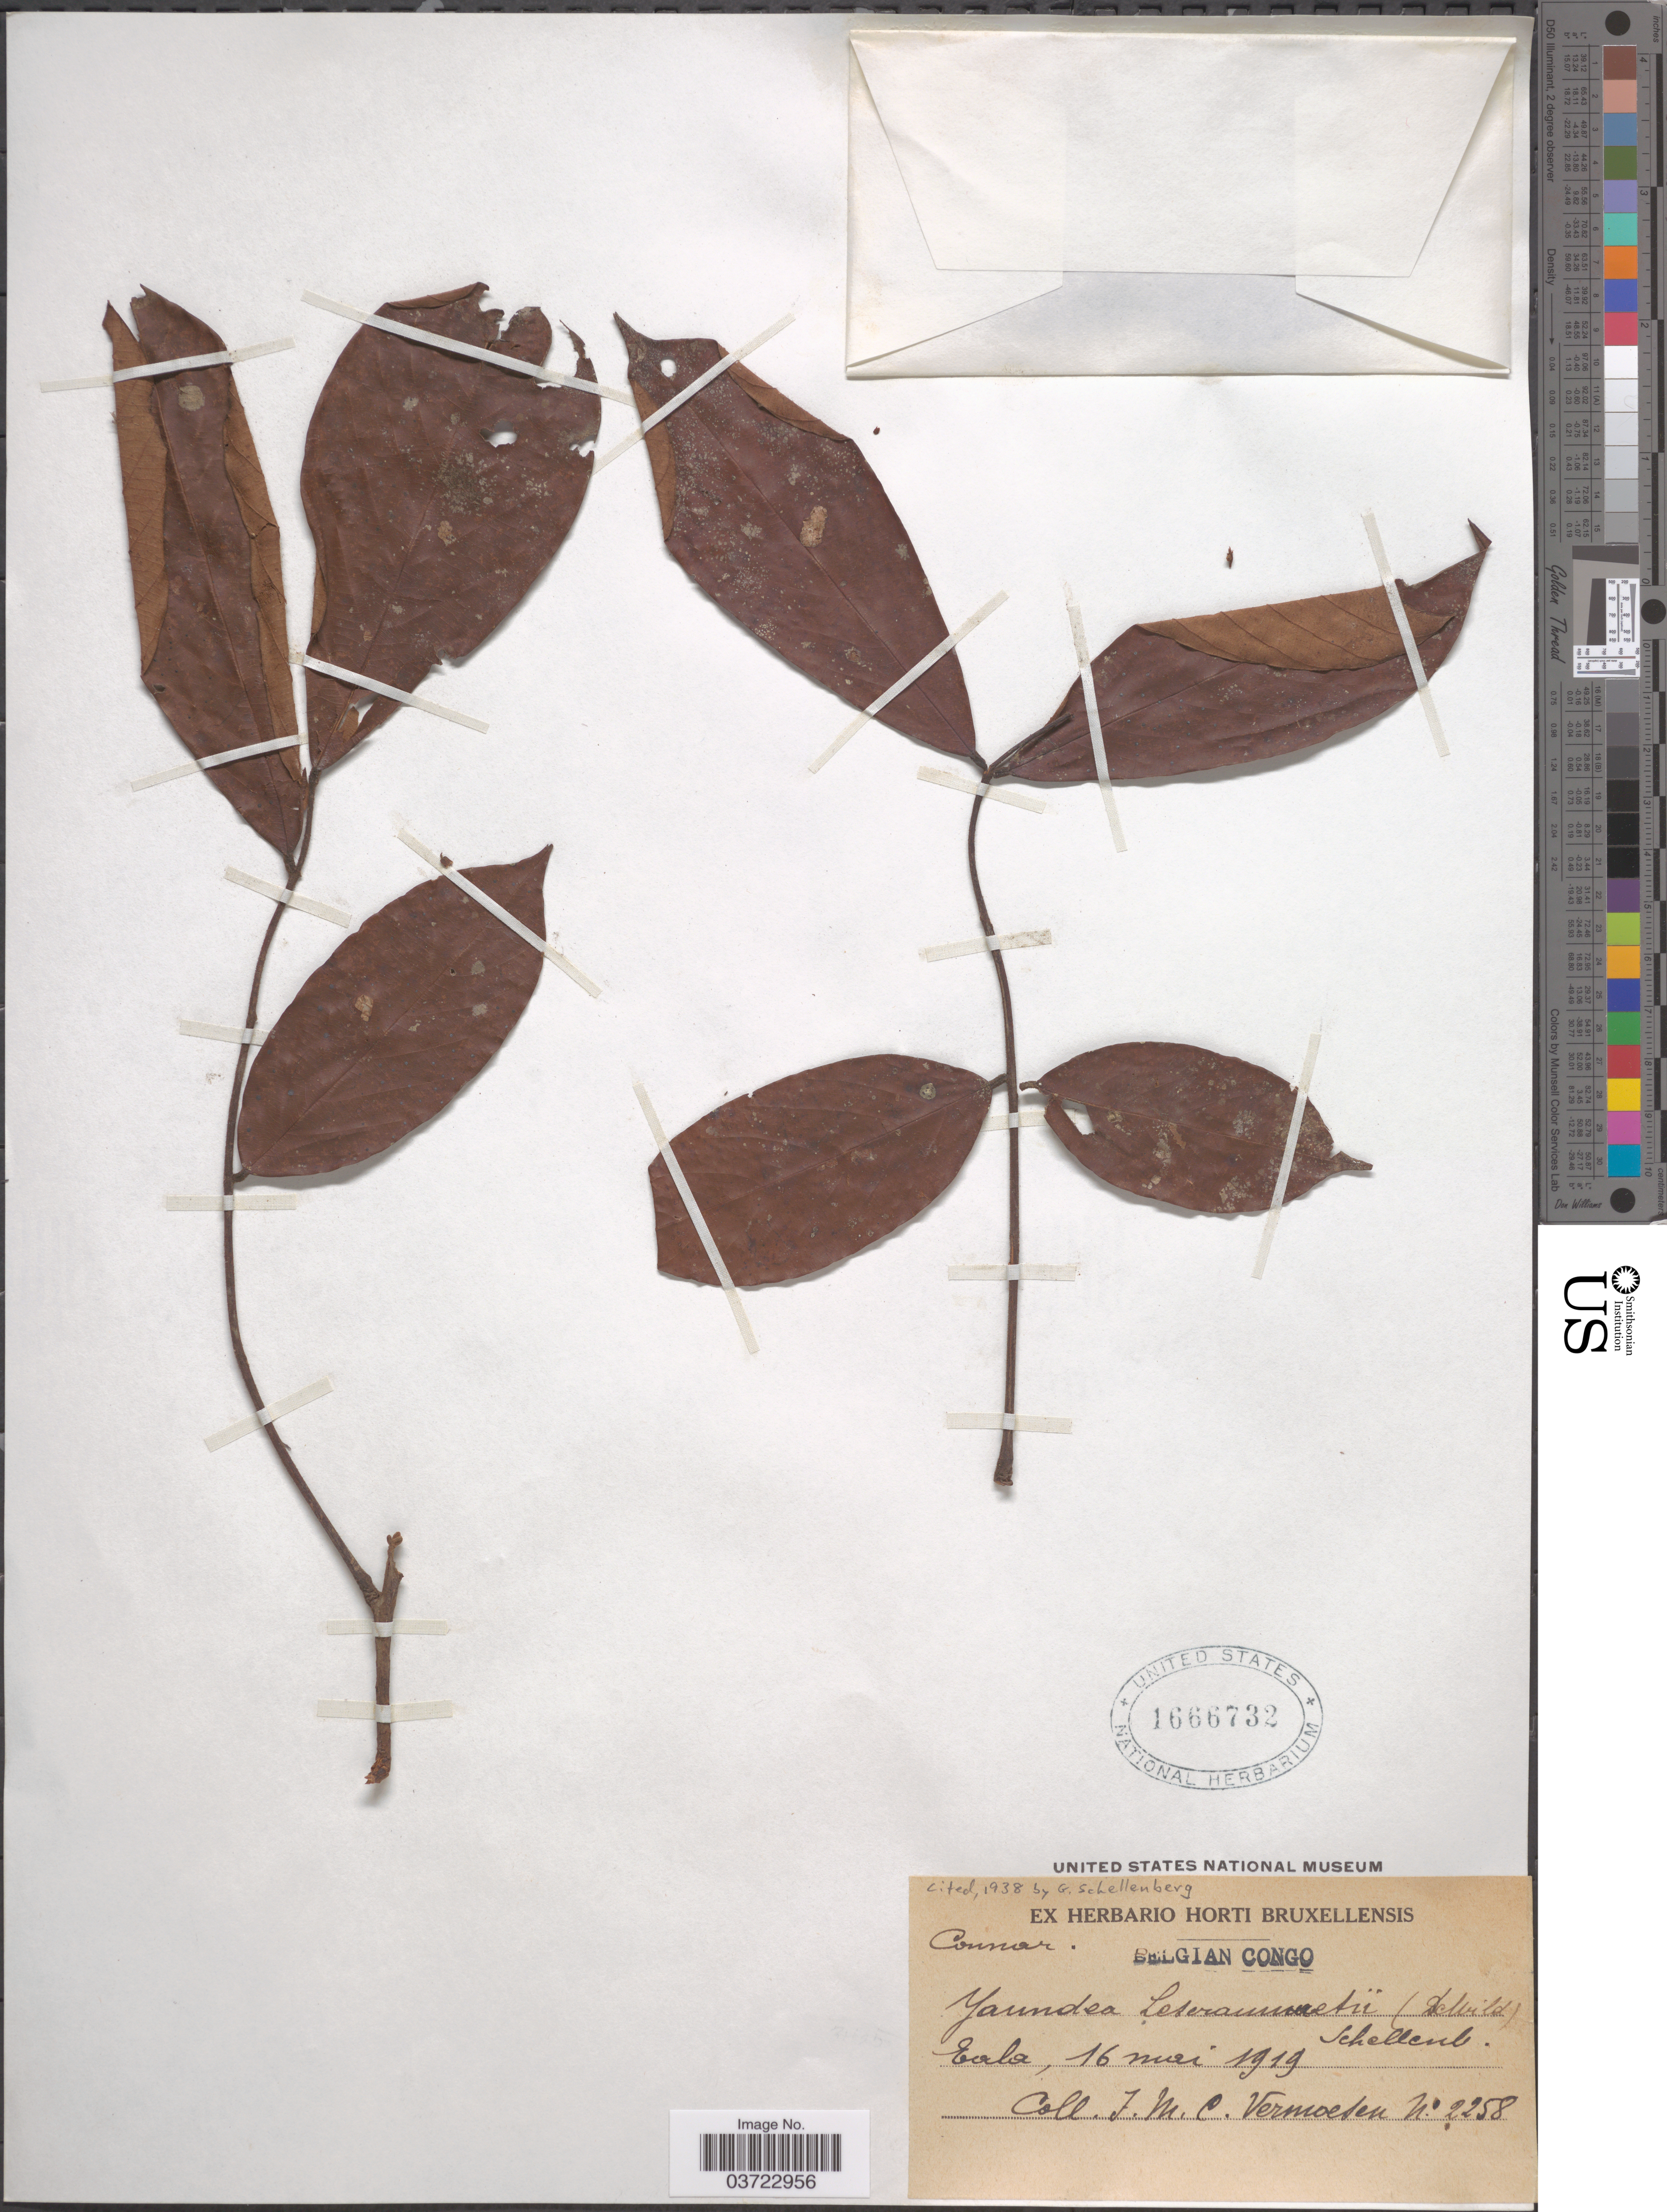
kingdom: Plantae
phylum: Tracheophyta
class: Magnoliopsida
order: Oxalidales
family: Connaraceae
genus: Rourea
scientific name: Rourea thomsonii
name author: (Baker) Jongkind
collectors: C. Vermoesen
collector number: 2258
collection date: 1919-05-16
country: Congo, Democratic Republic of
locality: Belgian Congo. Eala.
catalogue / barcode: US 1666732